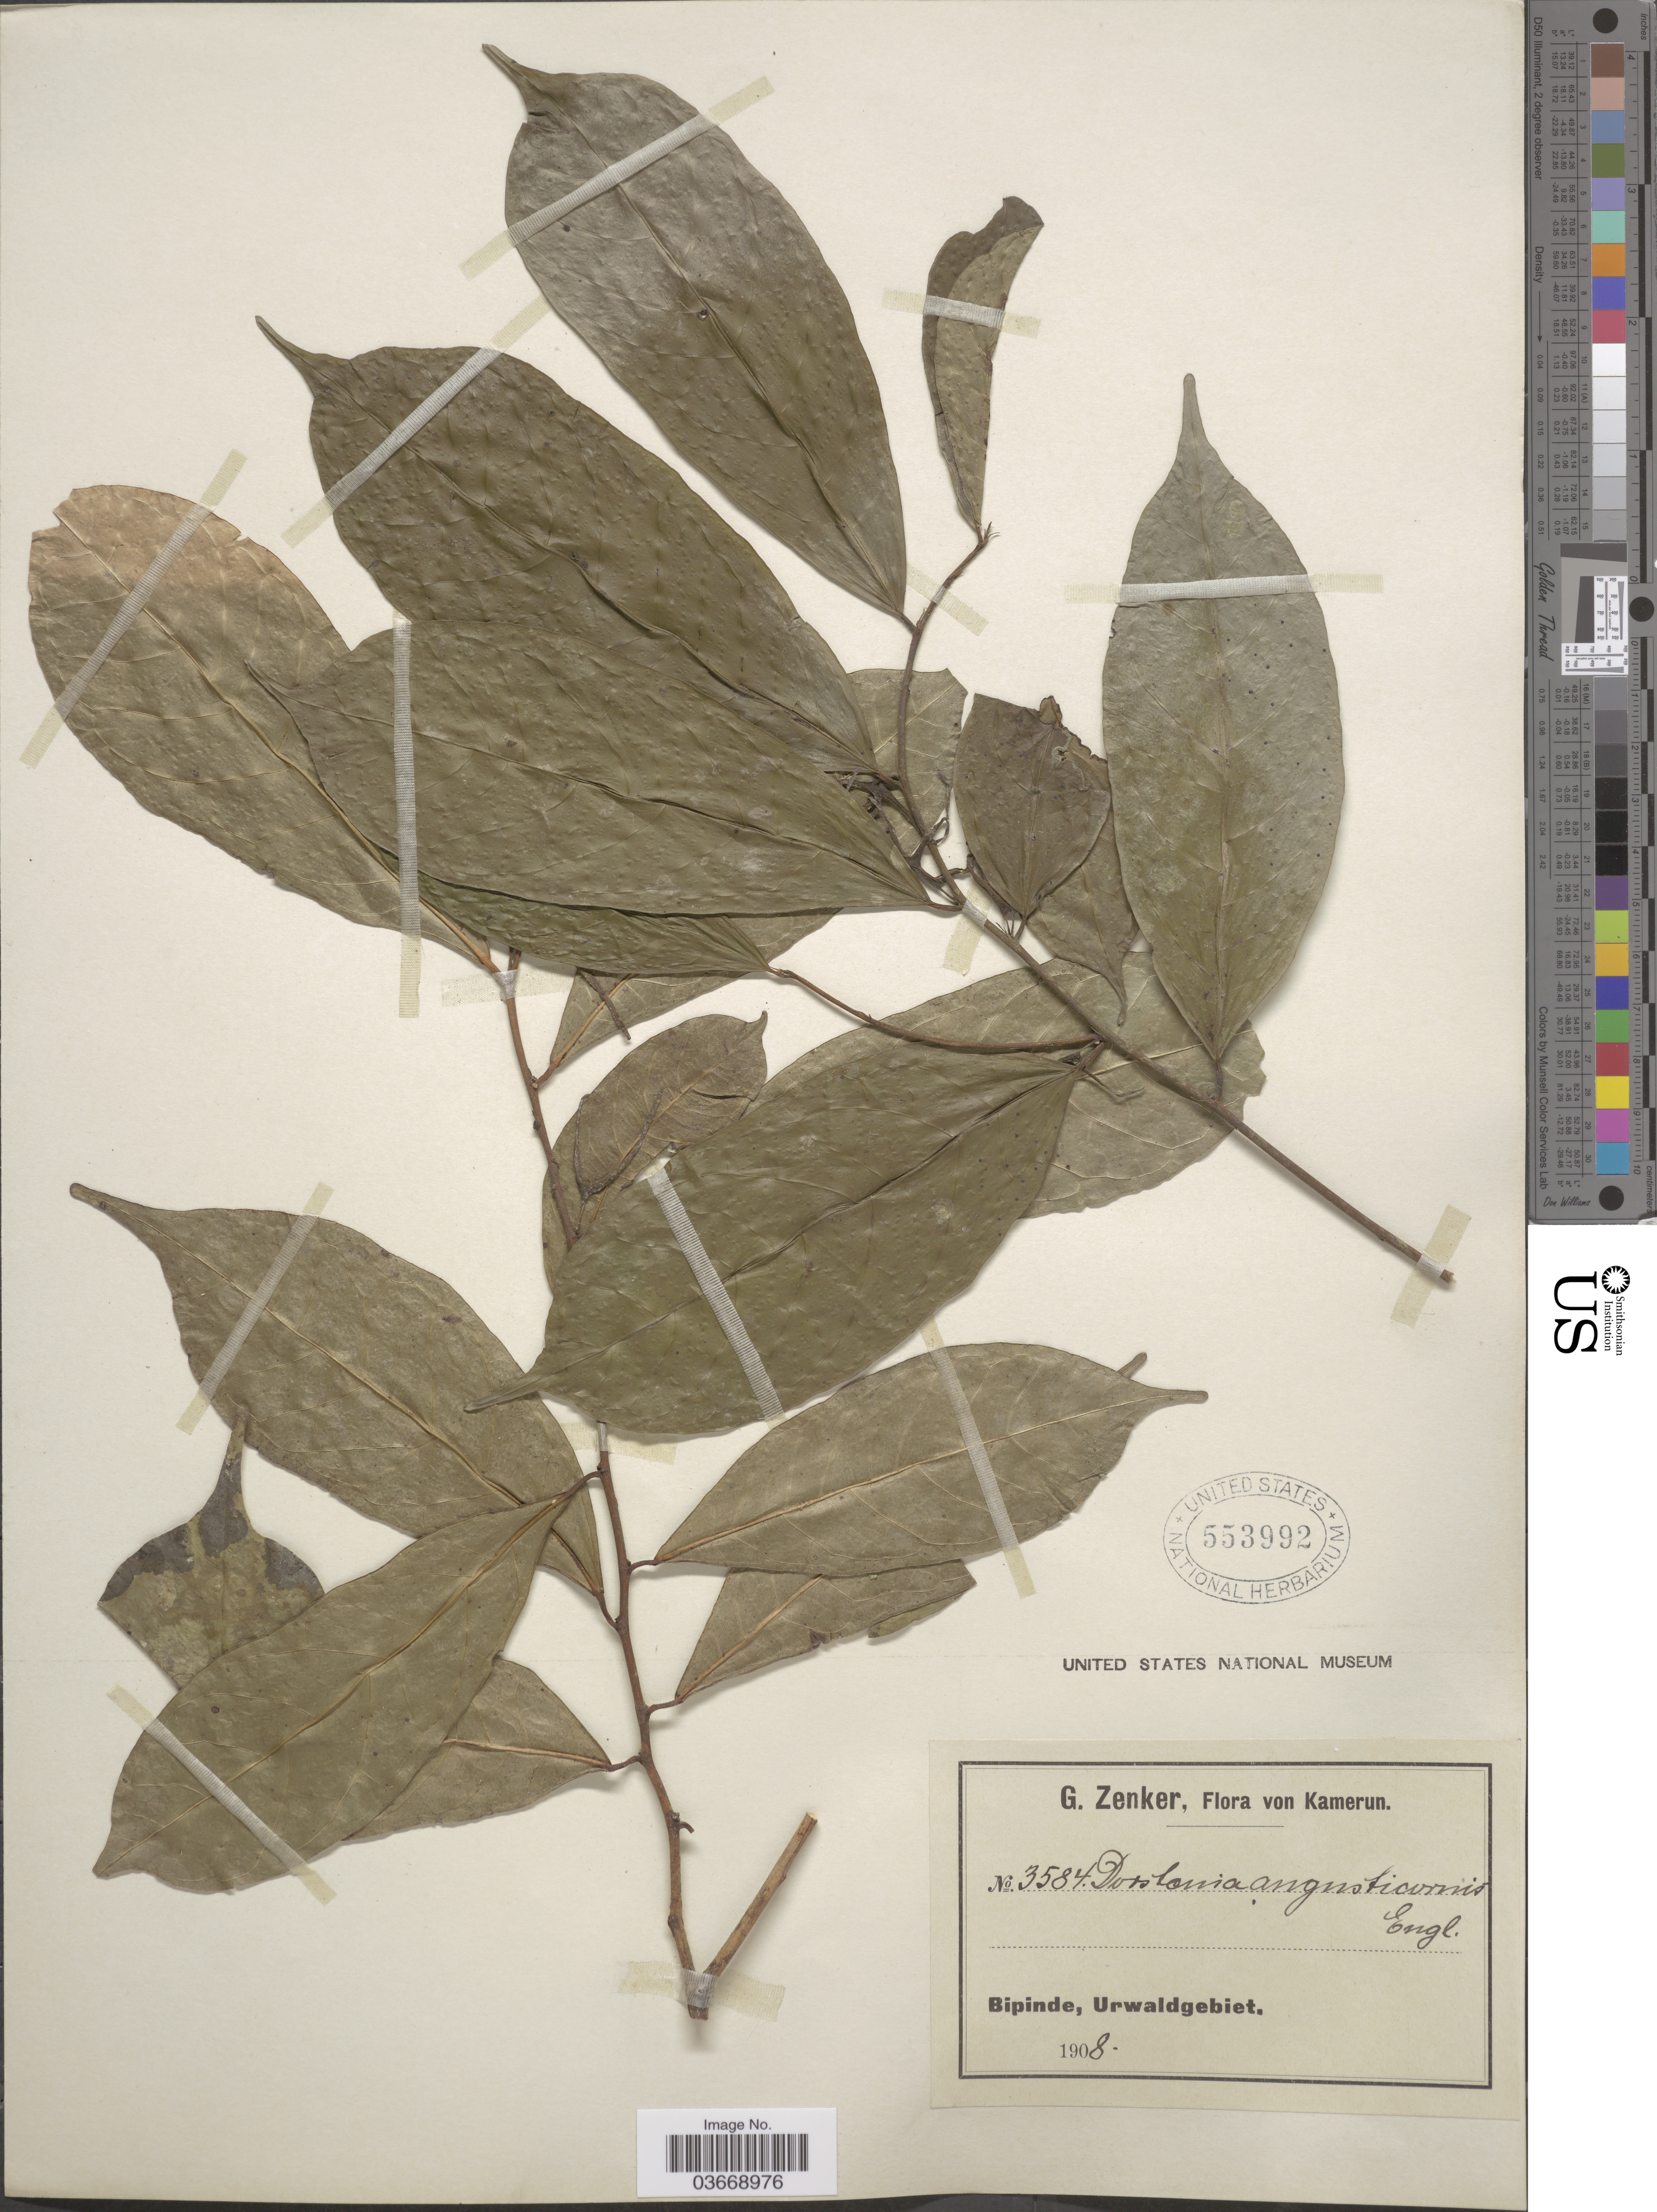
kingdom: Plantae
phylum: Tracheophyta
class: Magnoliopsida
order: Rosales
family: Moraceae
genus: Hijmania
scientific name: Hijmania angusticornis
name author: (Engl.) M.D.M. Vianna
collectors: G. A. Zenker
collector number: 3584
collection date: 1908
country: Cameroon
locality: Kamerun. Bipinde, Urwaldgebiet.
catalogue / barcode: US 553992